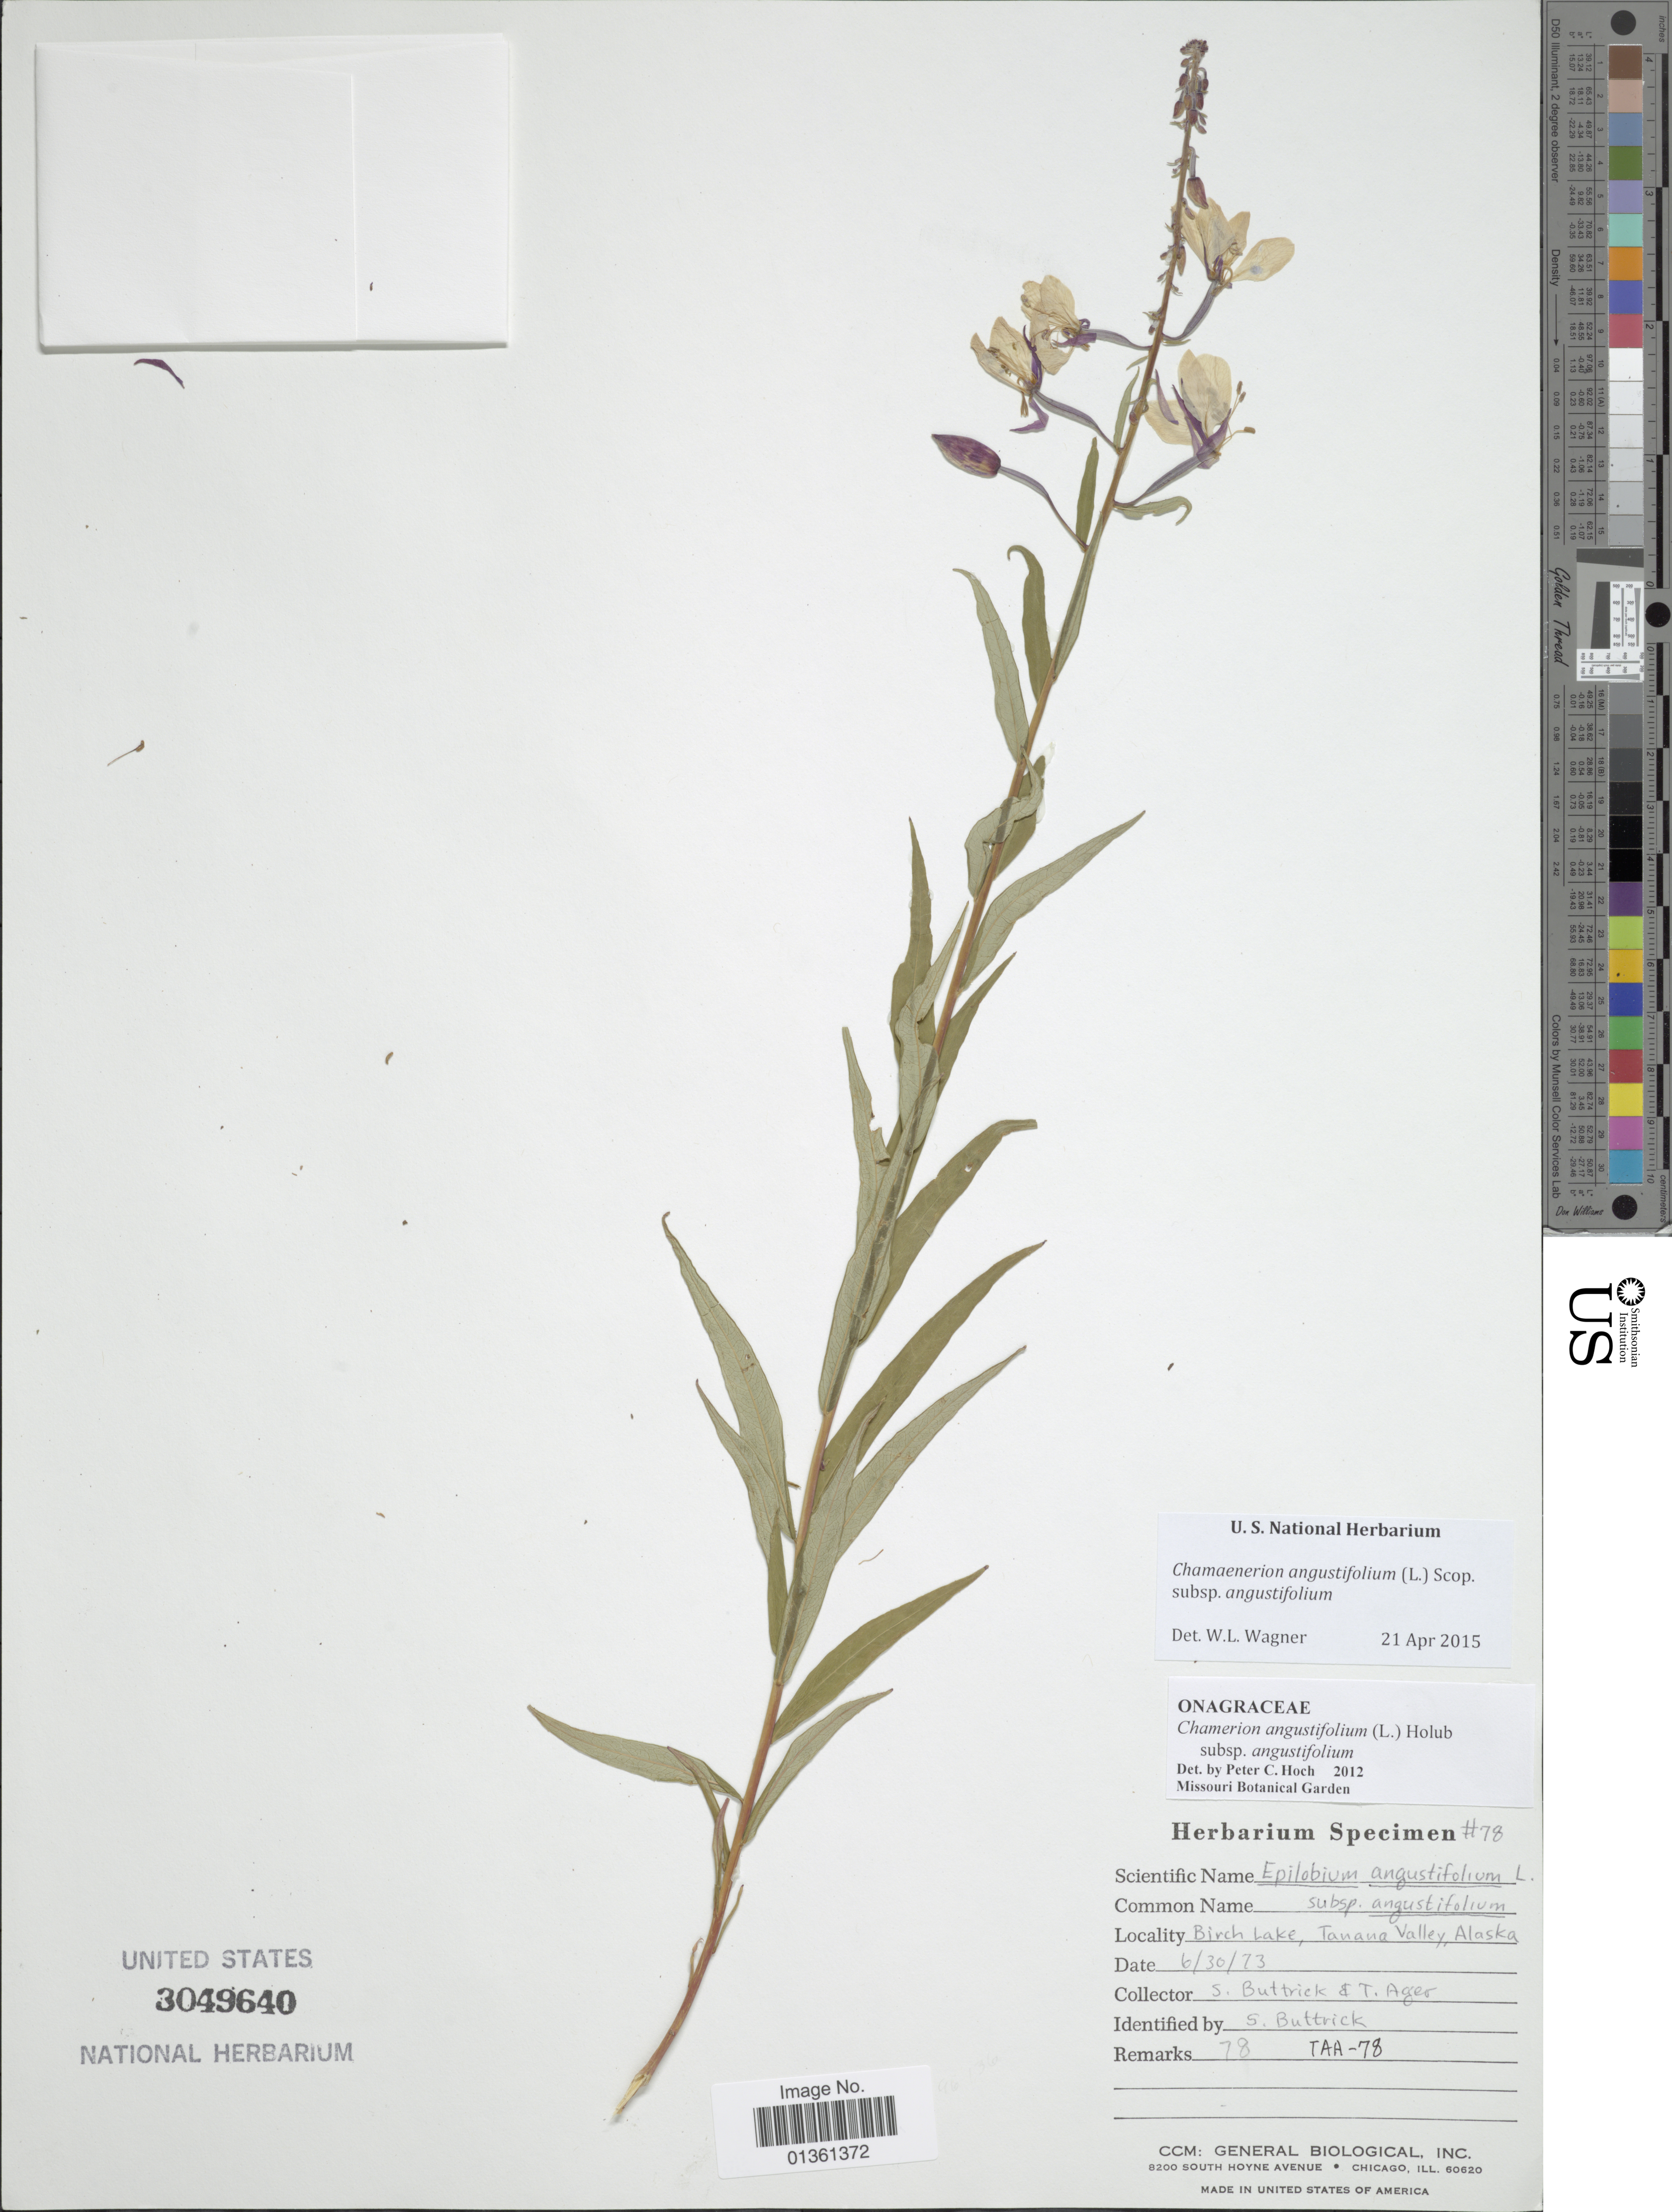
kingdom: Plantae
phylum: Tracheophyta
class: Magnoliopsida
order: Myrtales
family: Onagraceae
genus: Chamaenerion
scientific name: Chamaenerion angustifolium subsp. angustifolium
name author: (L.) Scop.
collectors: S. Buttrick & T. Ager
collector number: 78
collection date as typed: Transcribed d/m/y: 30/6/73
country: United States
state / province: Alaska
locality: Birch Lake, Tanana Valley.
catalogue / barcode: US 3049640